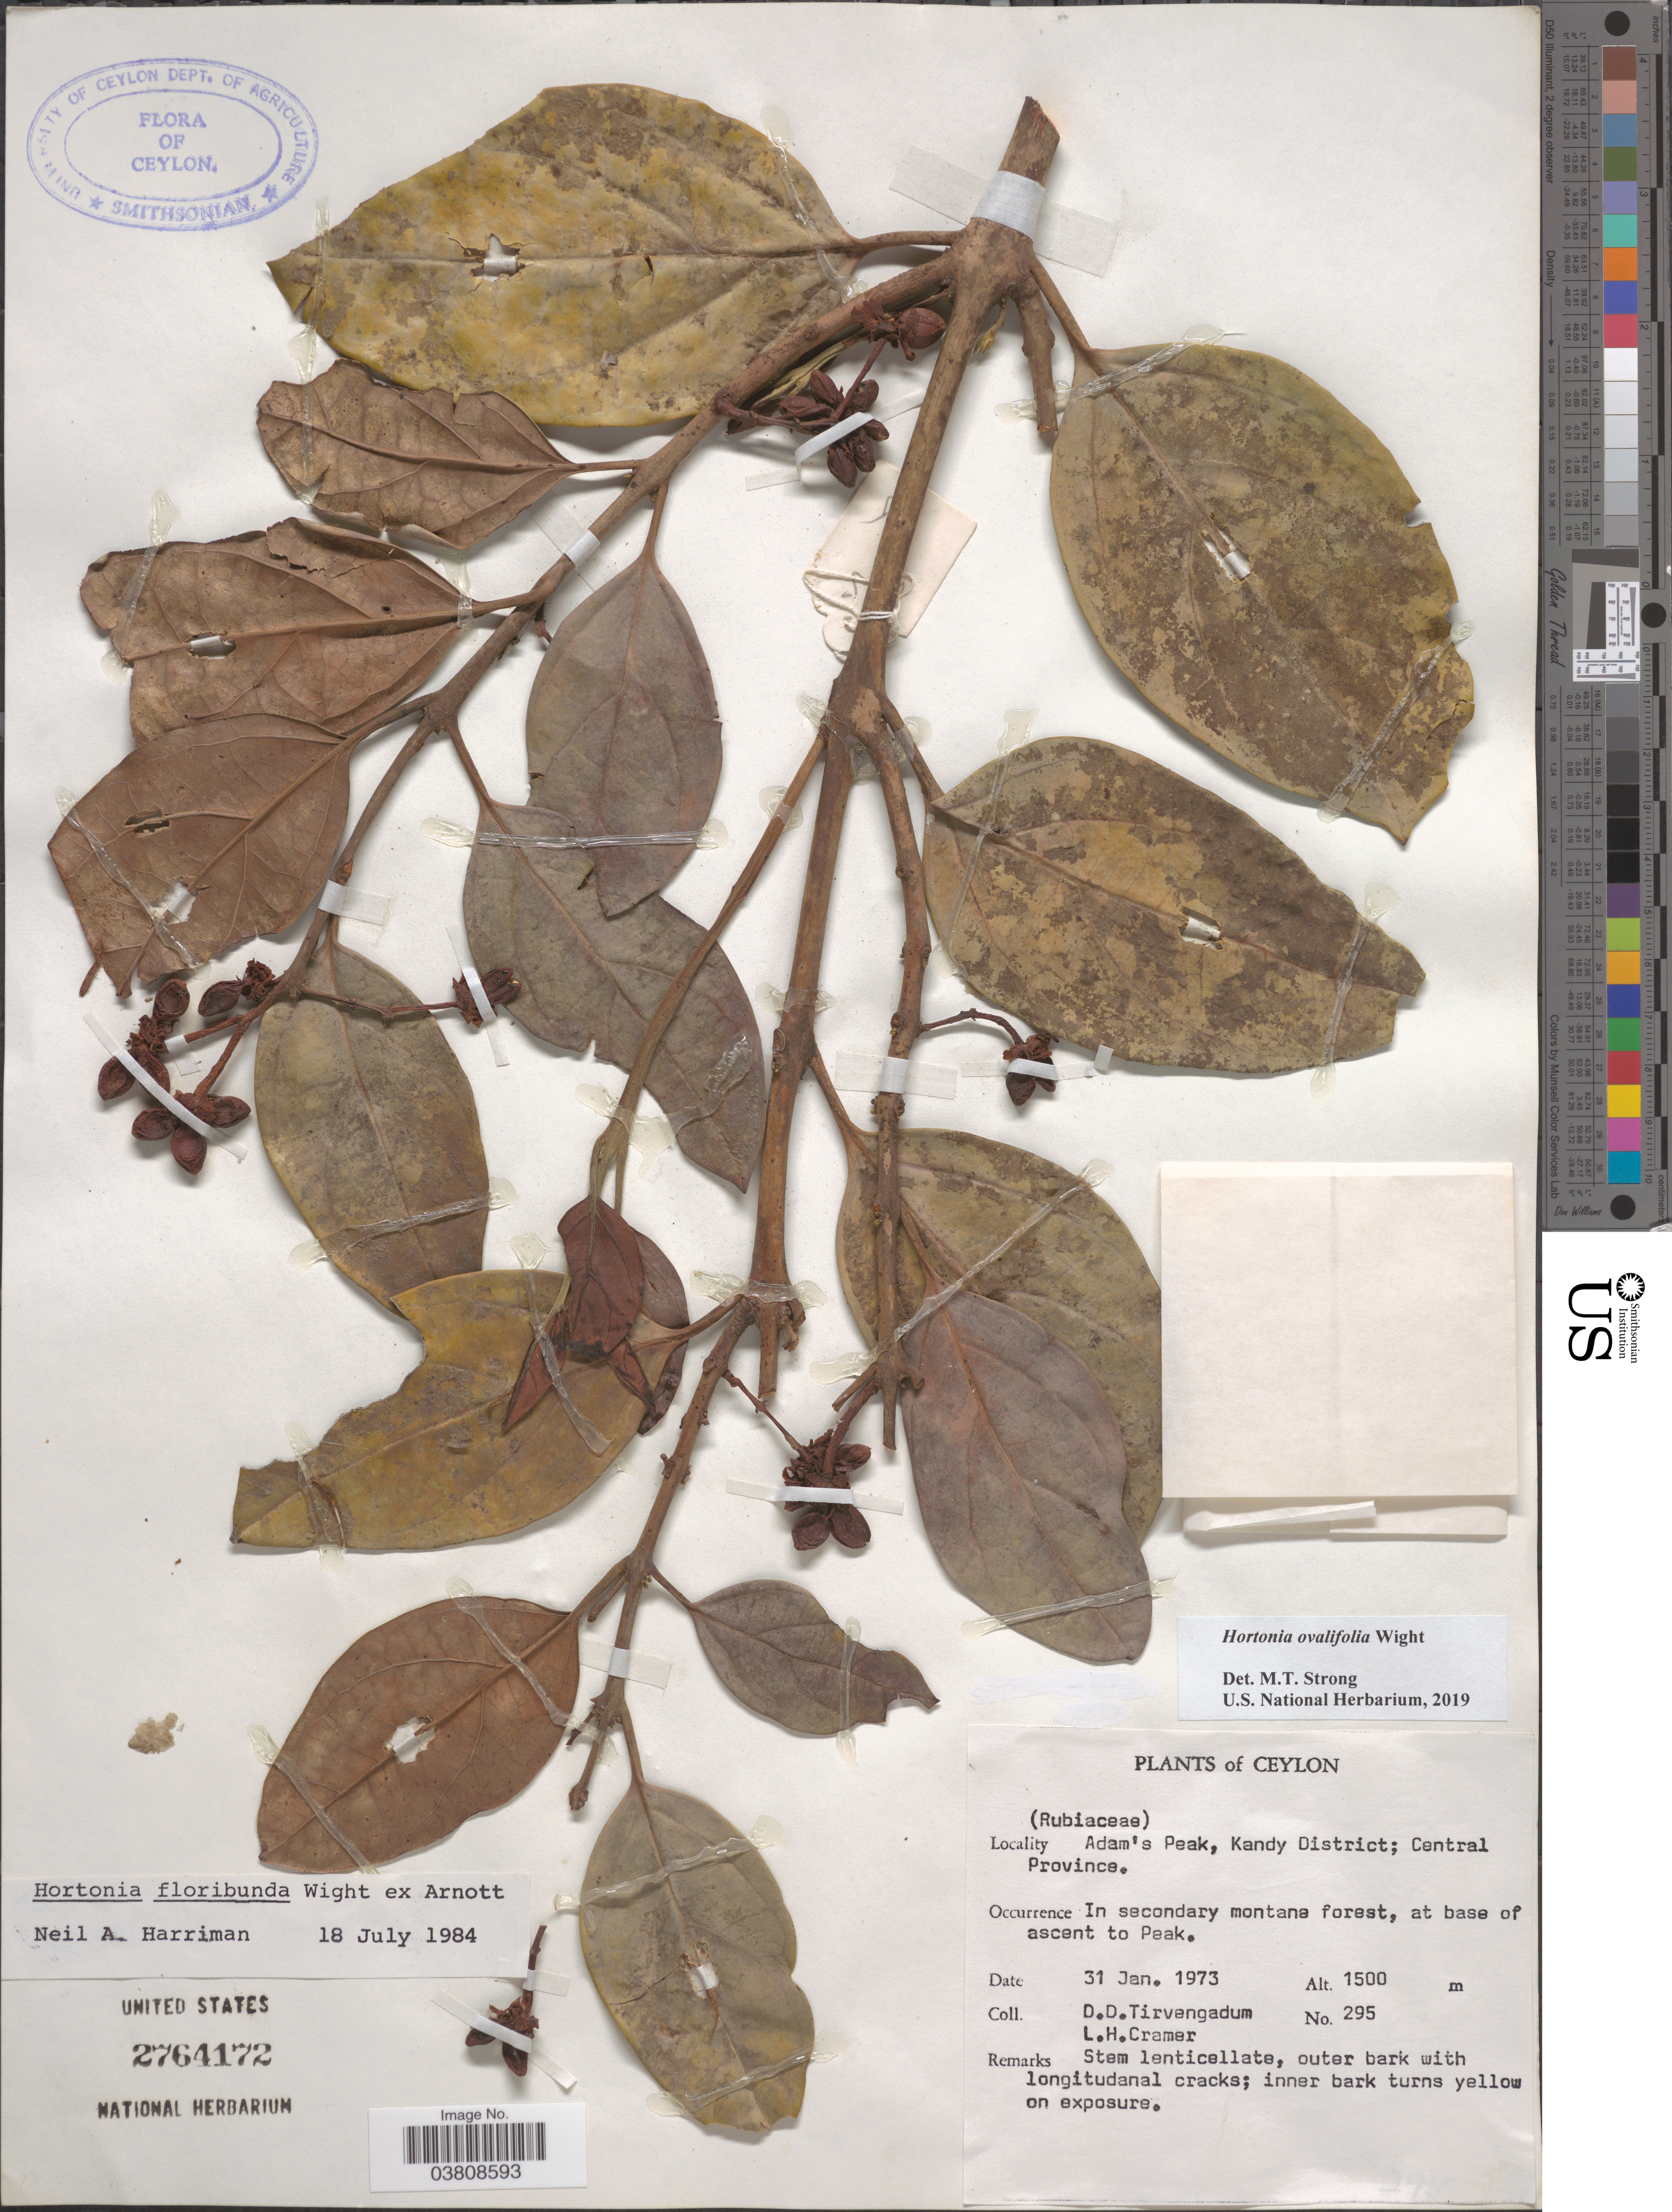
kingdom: Plantae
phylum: Tracheophyta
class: Magnoliopsida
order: Laurales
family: Monimiaceae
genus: Hortonia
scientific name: Hortonia ovalifolia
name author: Wight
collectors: D. Tirvengadum & L. H. Cramer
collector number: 295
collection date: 1973-01-31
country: Sri Lanka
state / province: Central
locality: Ceylon. Adam's Peak, Kandy District. In secondary montane forest, at base of ascent to Peak.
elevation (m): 1500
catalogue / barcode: US 2764172